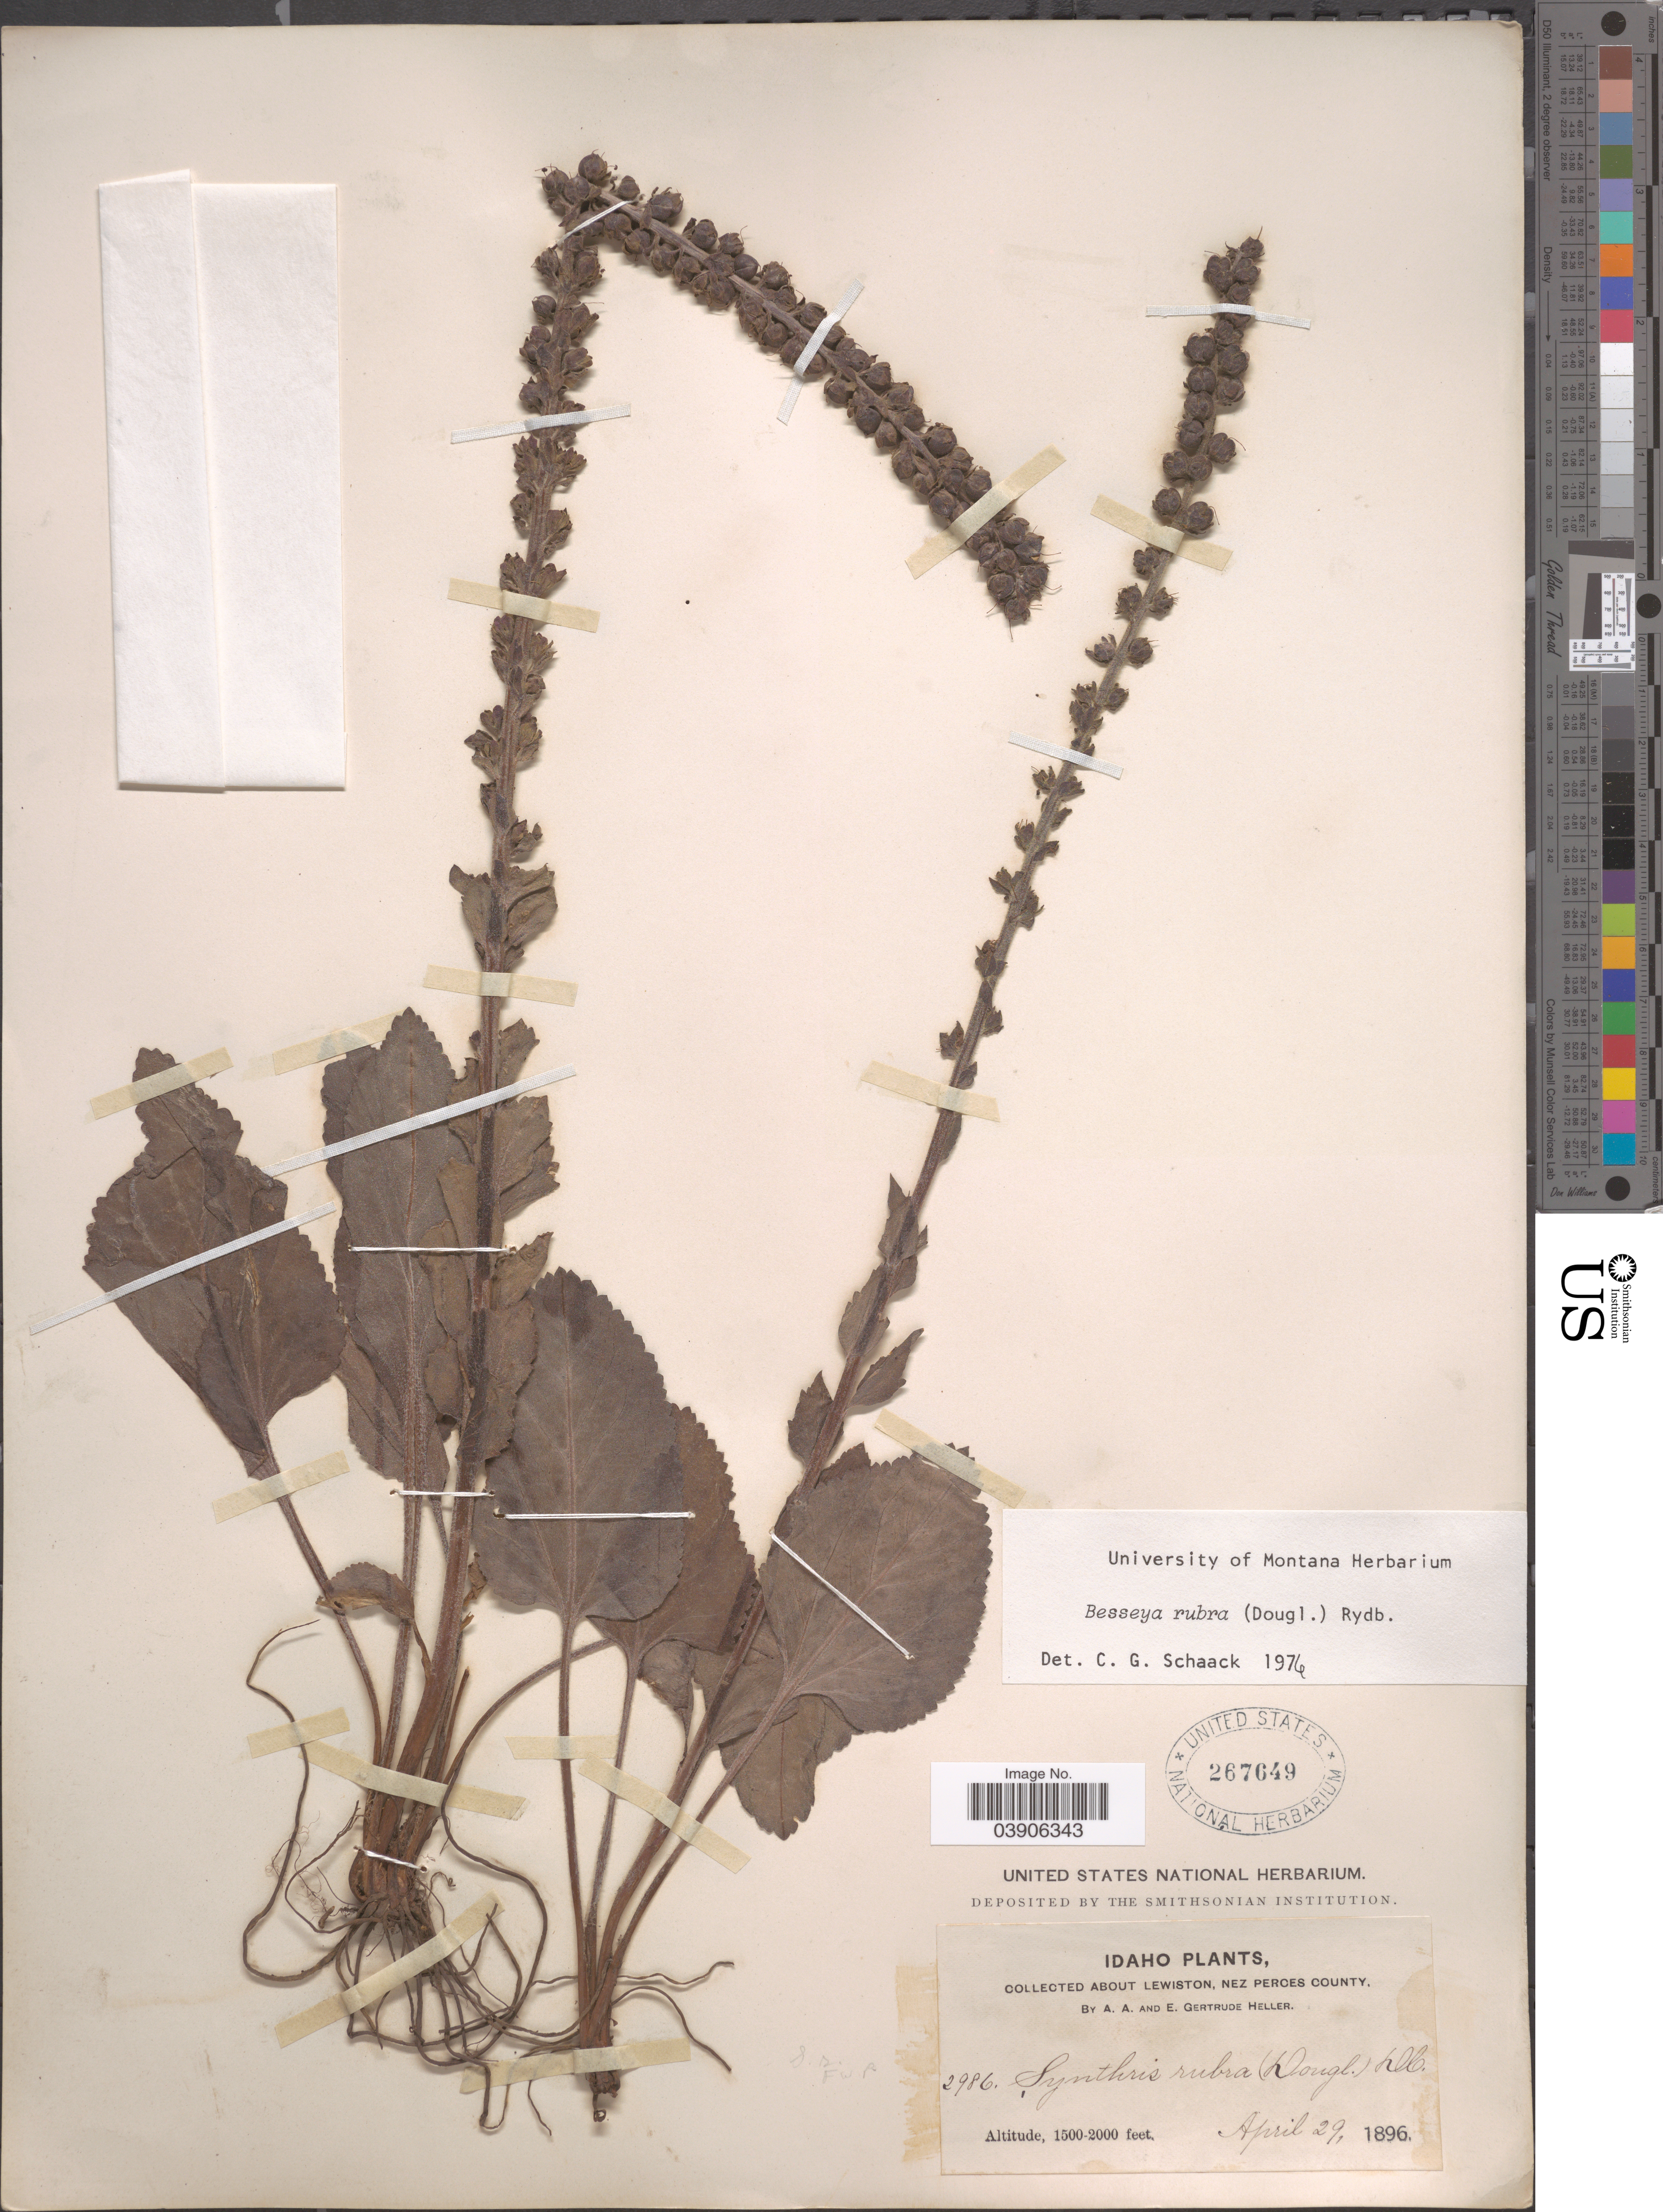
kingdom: Plantae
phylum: Tracheophyta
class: Magnoliopsida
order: Lamiales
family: Plantaginaceae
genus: Synthyris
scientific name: Synthyris rubra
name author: (Douglas ex Hook.) Benth.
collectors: A. A. Heller & E. G. Heller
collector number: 2986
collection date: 1896-04-29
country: United States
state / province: Idaho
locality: About Lewiston, Nez Perces County.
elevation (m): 457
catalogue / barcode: US 267649